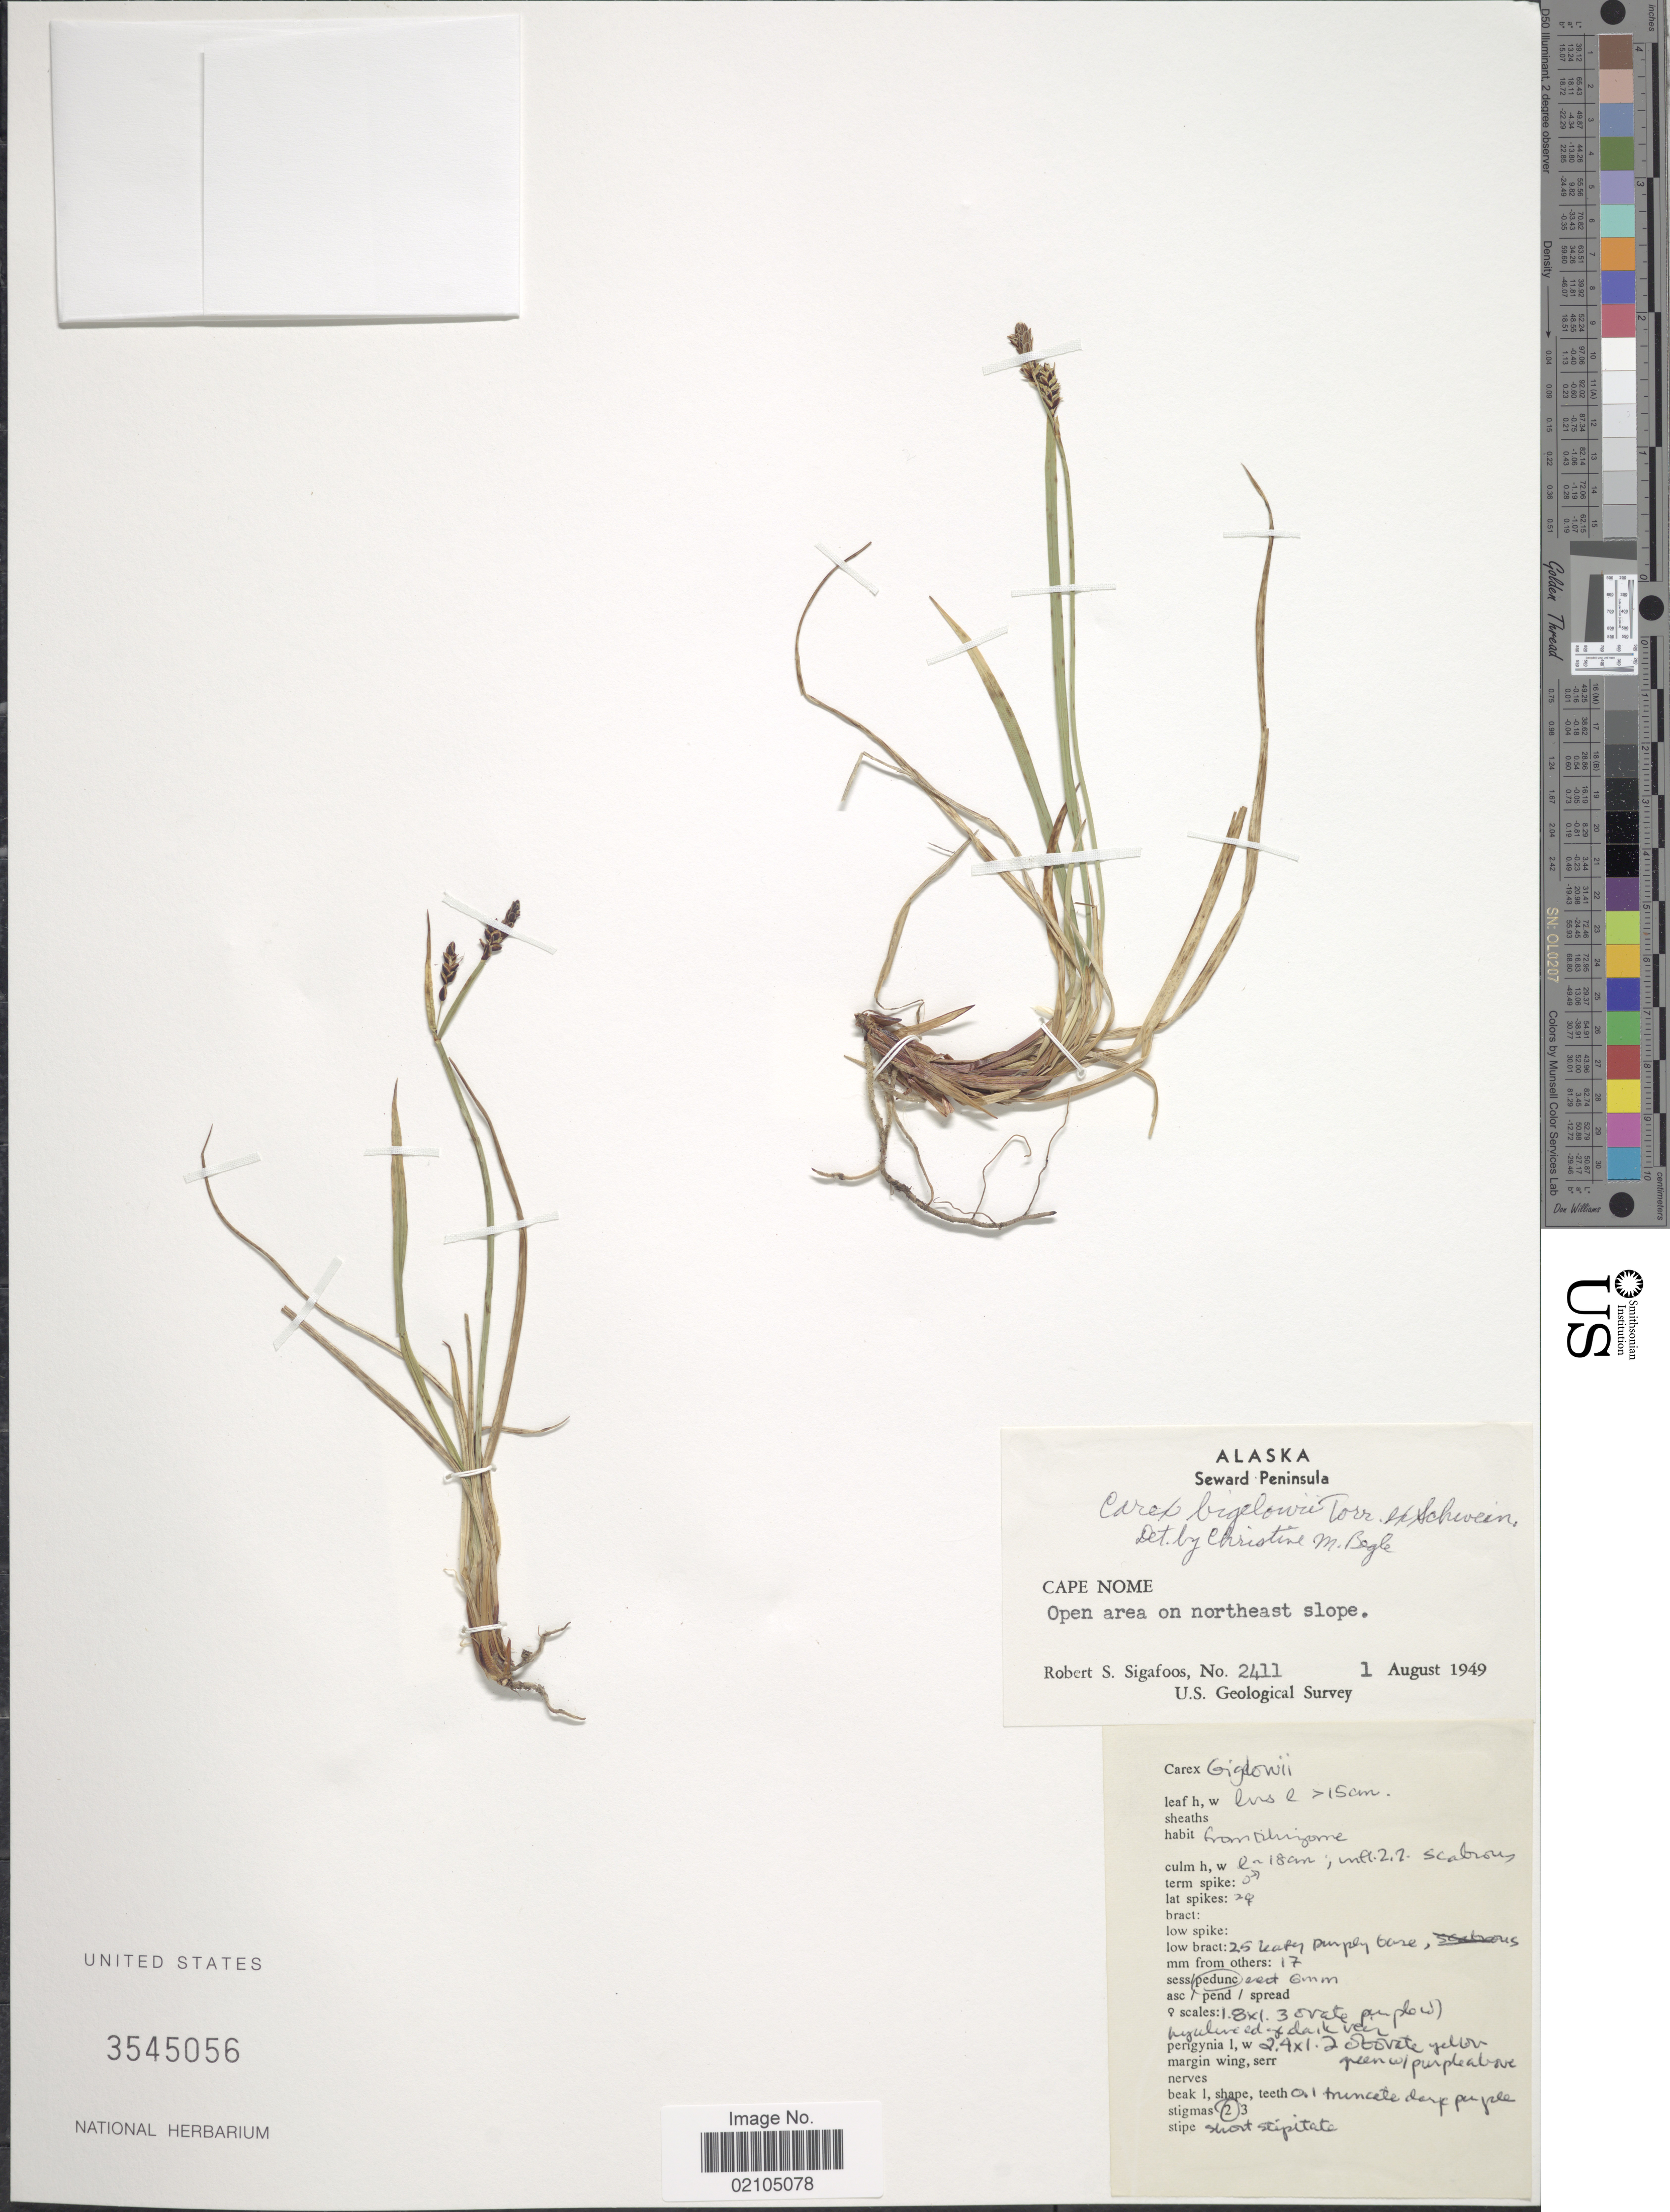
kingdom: Plantae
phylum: Tracheophyta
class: Liliopsida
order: Poales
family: Cyperaceae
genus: Carex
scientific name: Carex bigelowii subsp. lugens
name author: (Holm) T.V. Egorova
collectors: R. Sigafoos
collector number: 2411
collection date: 1949-08-01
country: United States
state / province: Alaska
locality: Seward Peninsula. Cape Nome. Open area on northeast slope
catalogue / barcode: US 3545056